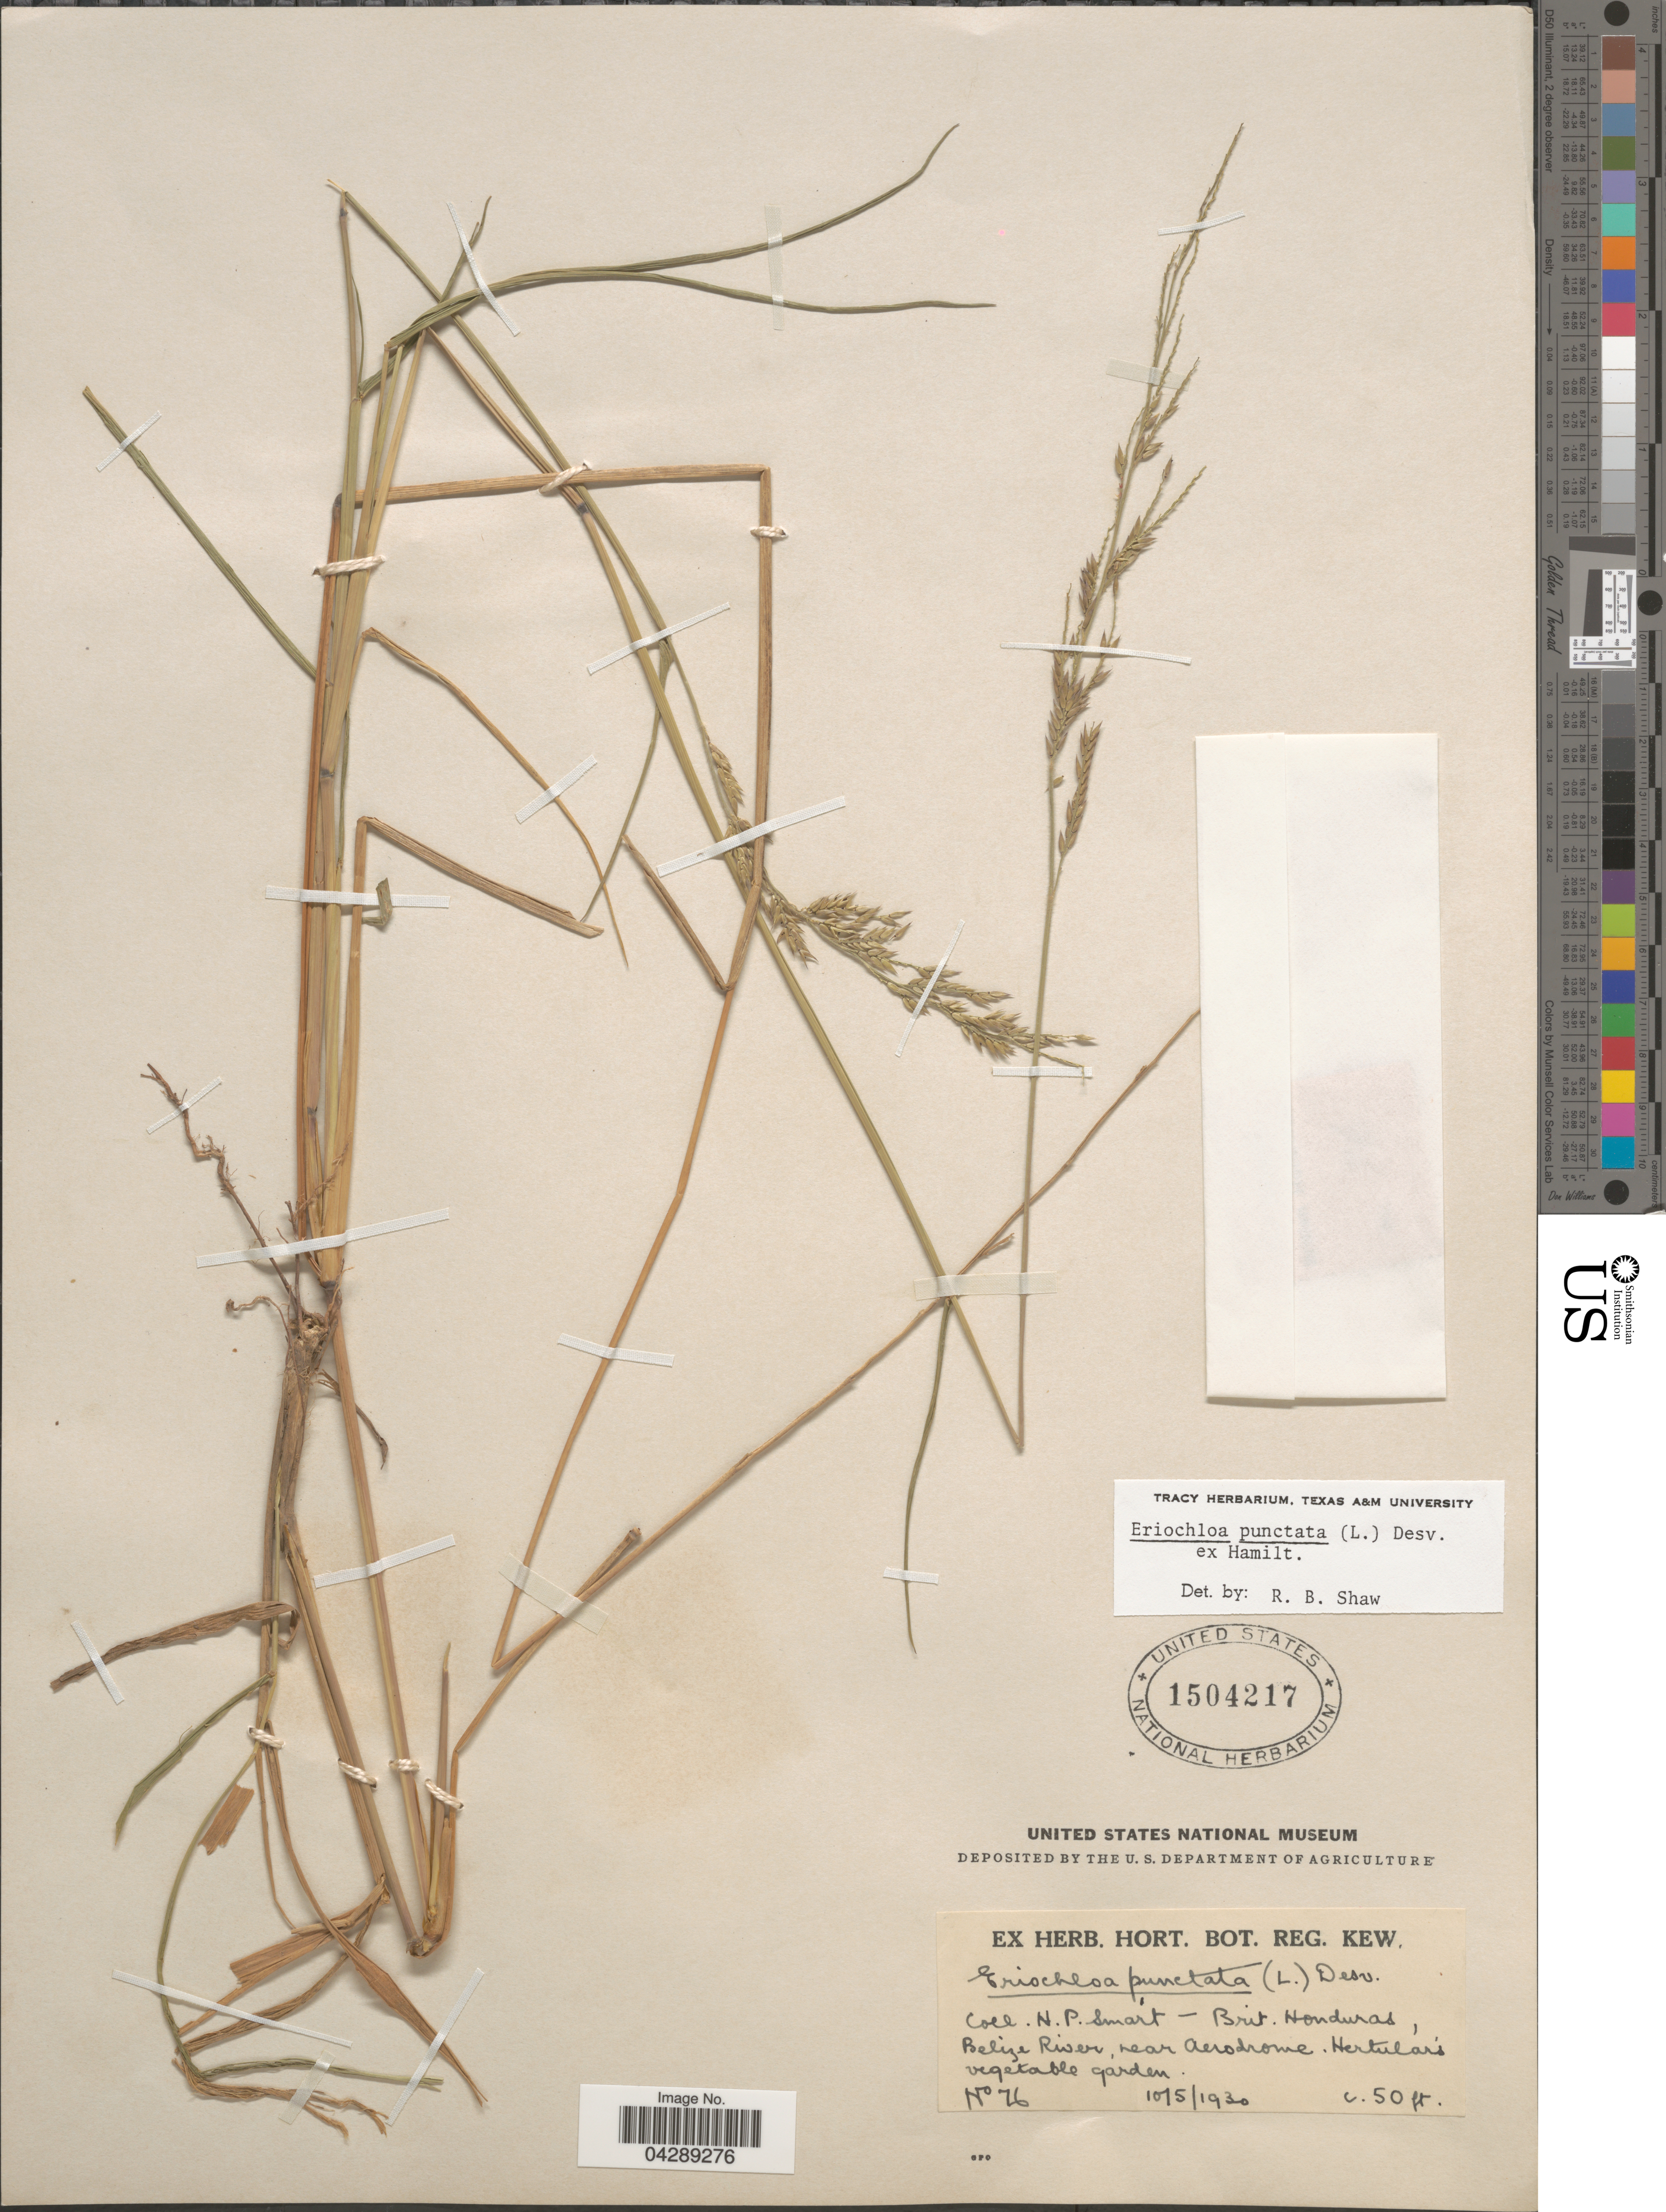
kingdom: Plantae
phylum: Tracheophyta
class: Liliopsida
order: Poales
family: Poaceae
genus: Eriochloa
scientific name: Eriochloa punctata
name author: (L.) Desv. ex Ham.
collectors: H. Smart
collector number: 76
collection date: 1930-10-05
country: Belize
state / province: Belize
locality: Brit. Honduras, Belize River, near Aerodrome. Hertular's vegetable garden.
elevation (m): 15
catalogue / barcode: US 1504217